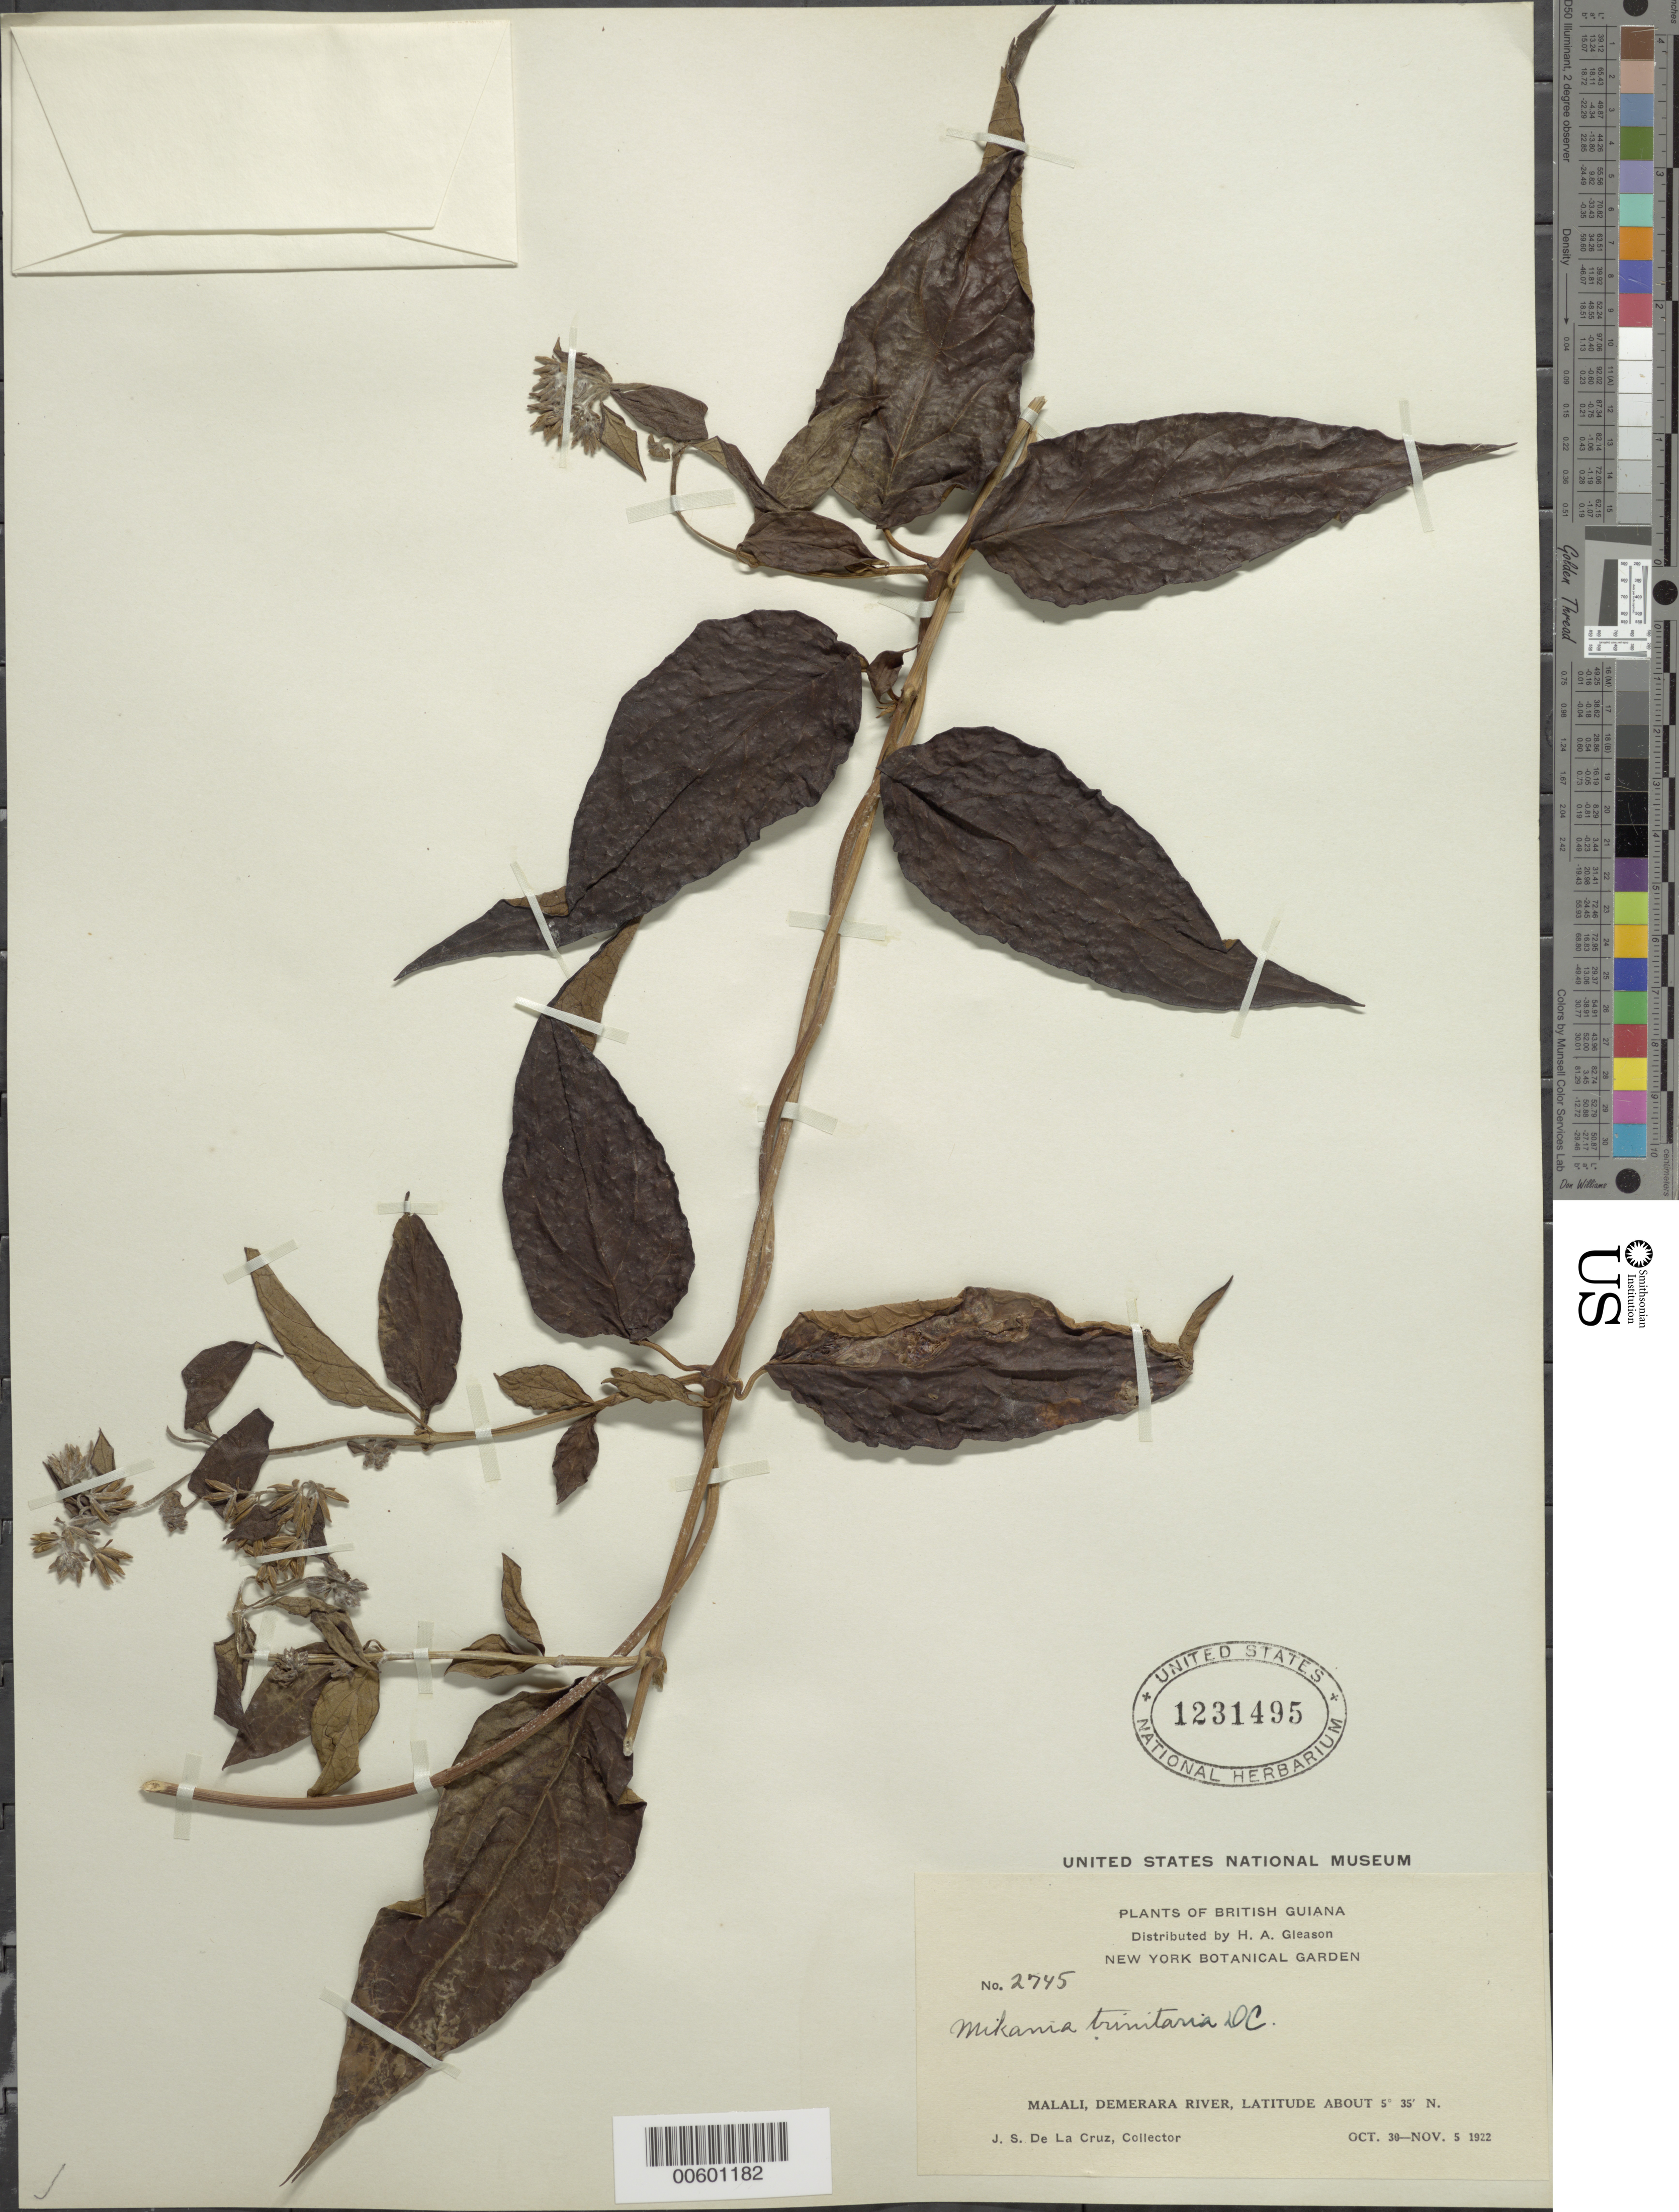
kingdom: Plantae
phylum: Tracheophyta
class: Magnoliopsida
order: Asterales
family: Asteraceae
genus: Mikania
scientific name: Mikania trinitaria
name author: DC.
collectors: J. S. de la Cruz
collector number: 2745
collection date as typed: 30-Oct-22 to 5-Nov-22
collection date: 1922-10-30/1922-11-05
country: Guyana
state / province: U. Demerara-Berbice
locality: Malali, Demerara R.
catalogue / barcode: US 1231495